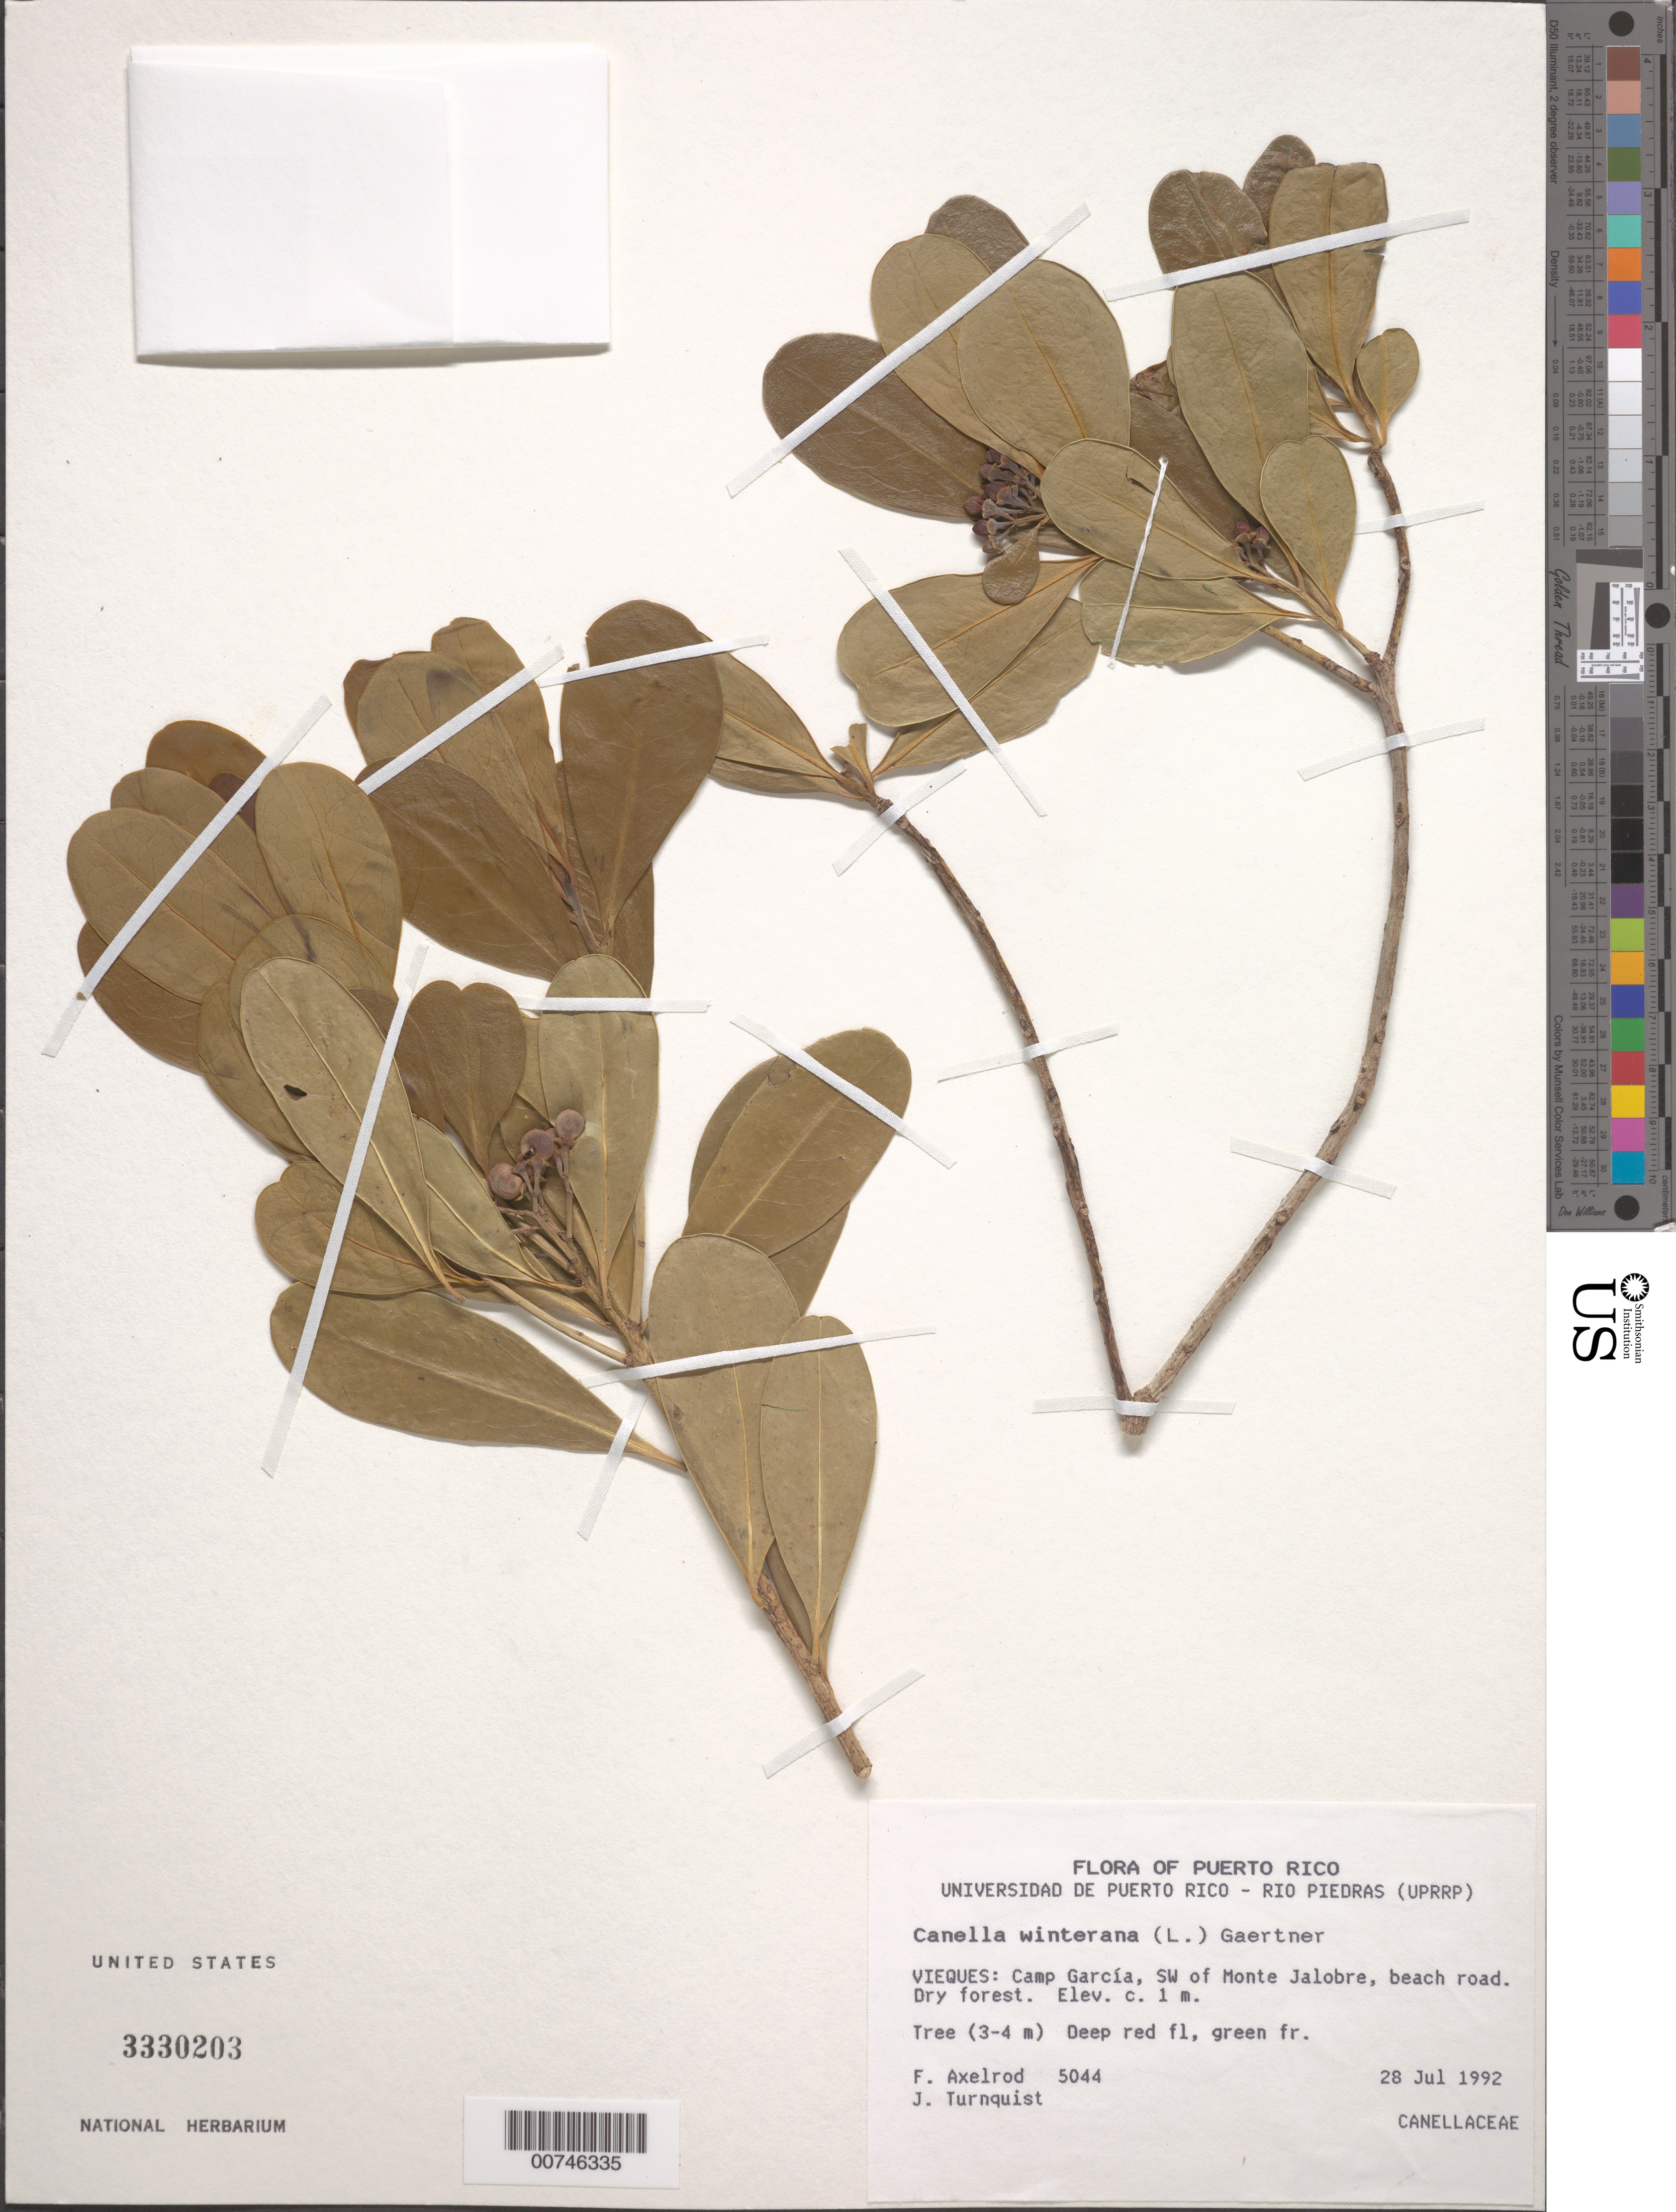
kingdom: Plantae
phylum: Tracheophyta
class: Magnoliopsida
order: Canellales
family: Canellaceae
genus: Canella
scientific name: Canella winterana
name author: (L.) Gaertn.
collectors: F. S. Axelrod & J. Turnquist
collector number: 5044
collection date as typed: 28 Jul 1992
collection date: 1992-07-28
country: Puerto Rico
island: Vieques I.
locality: Campamento García, SW of Monte Jalobre, beach road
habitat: Dry forest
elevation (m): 1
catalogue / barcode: US 3330203